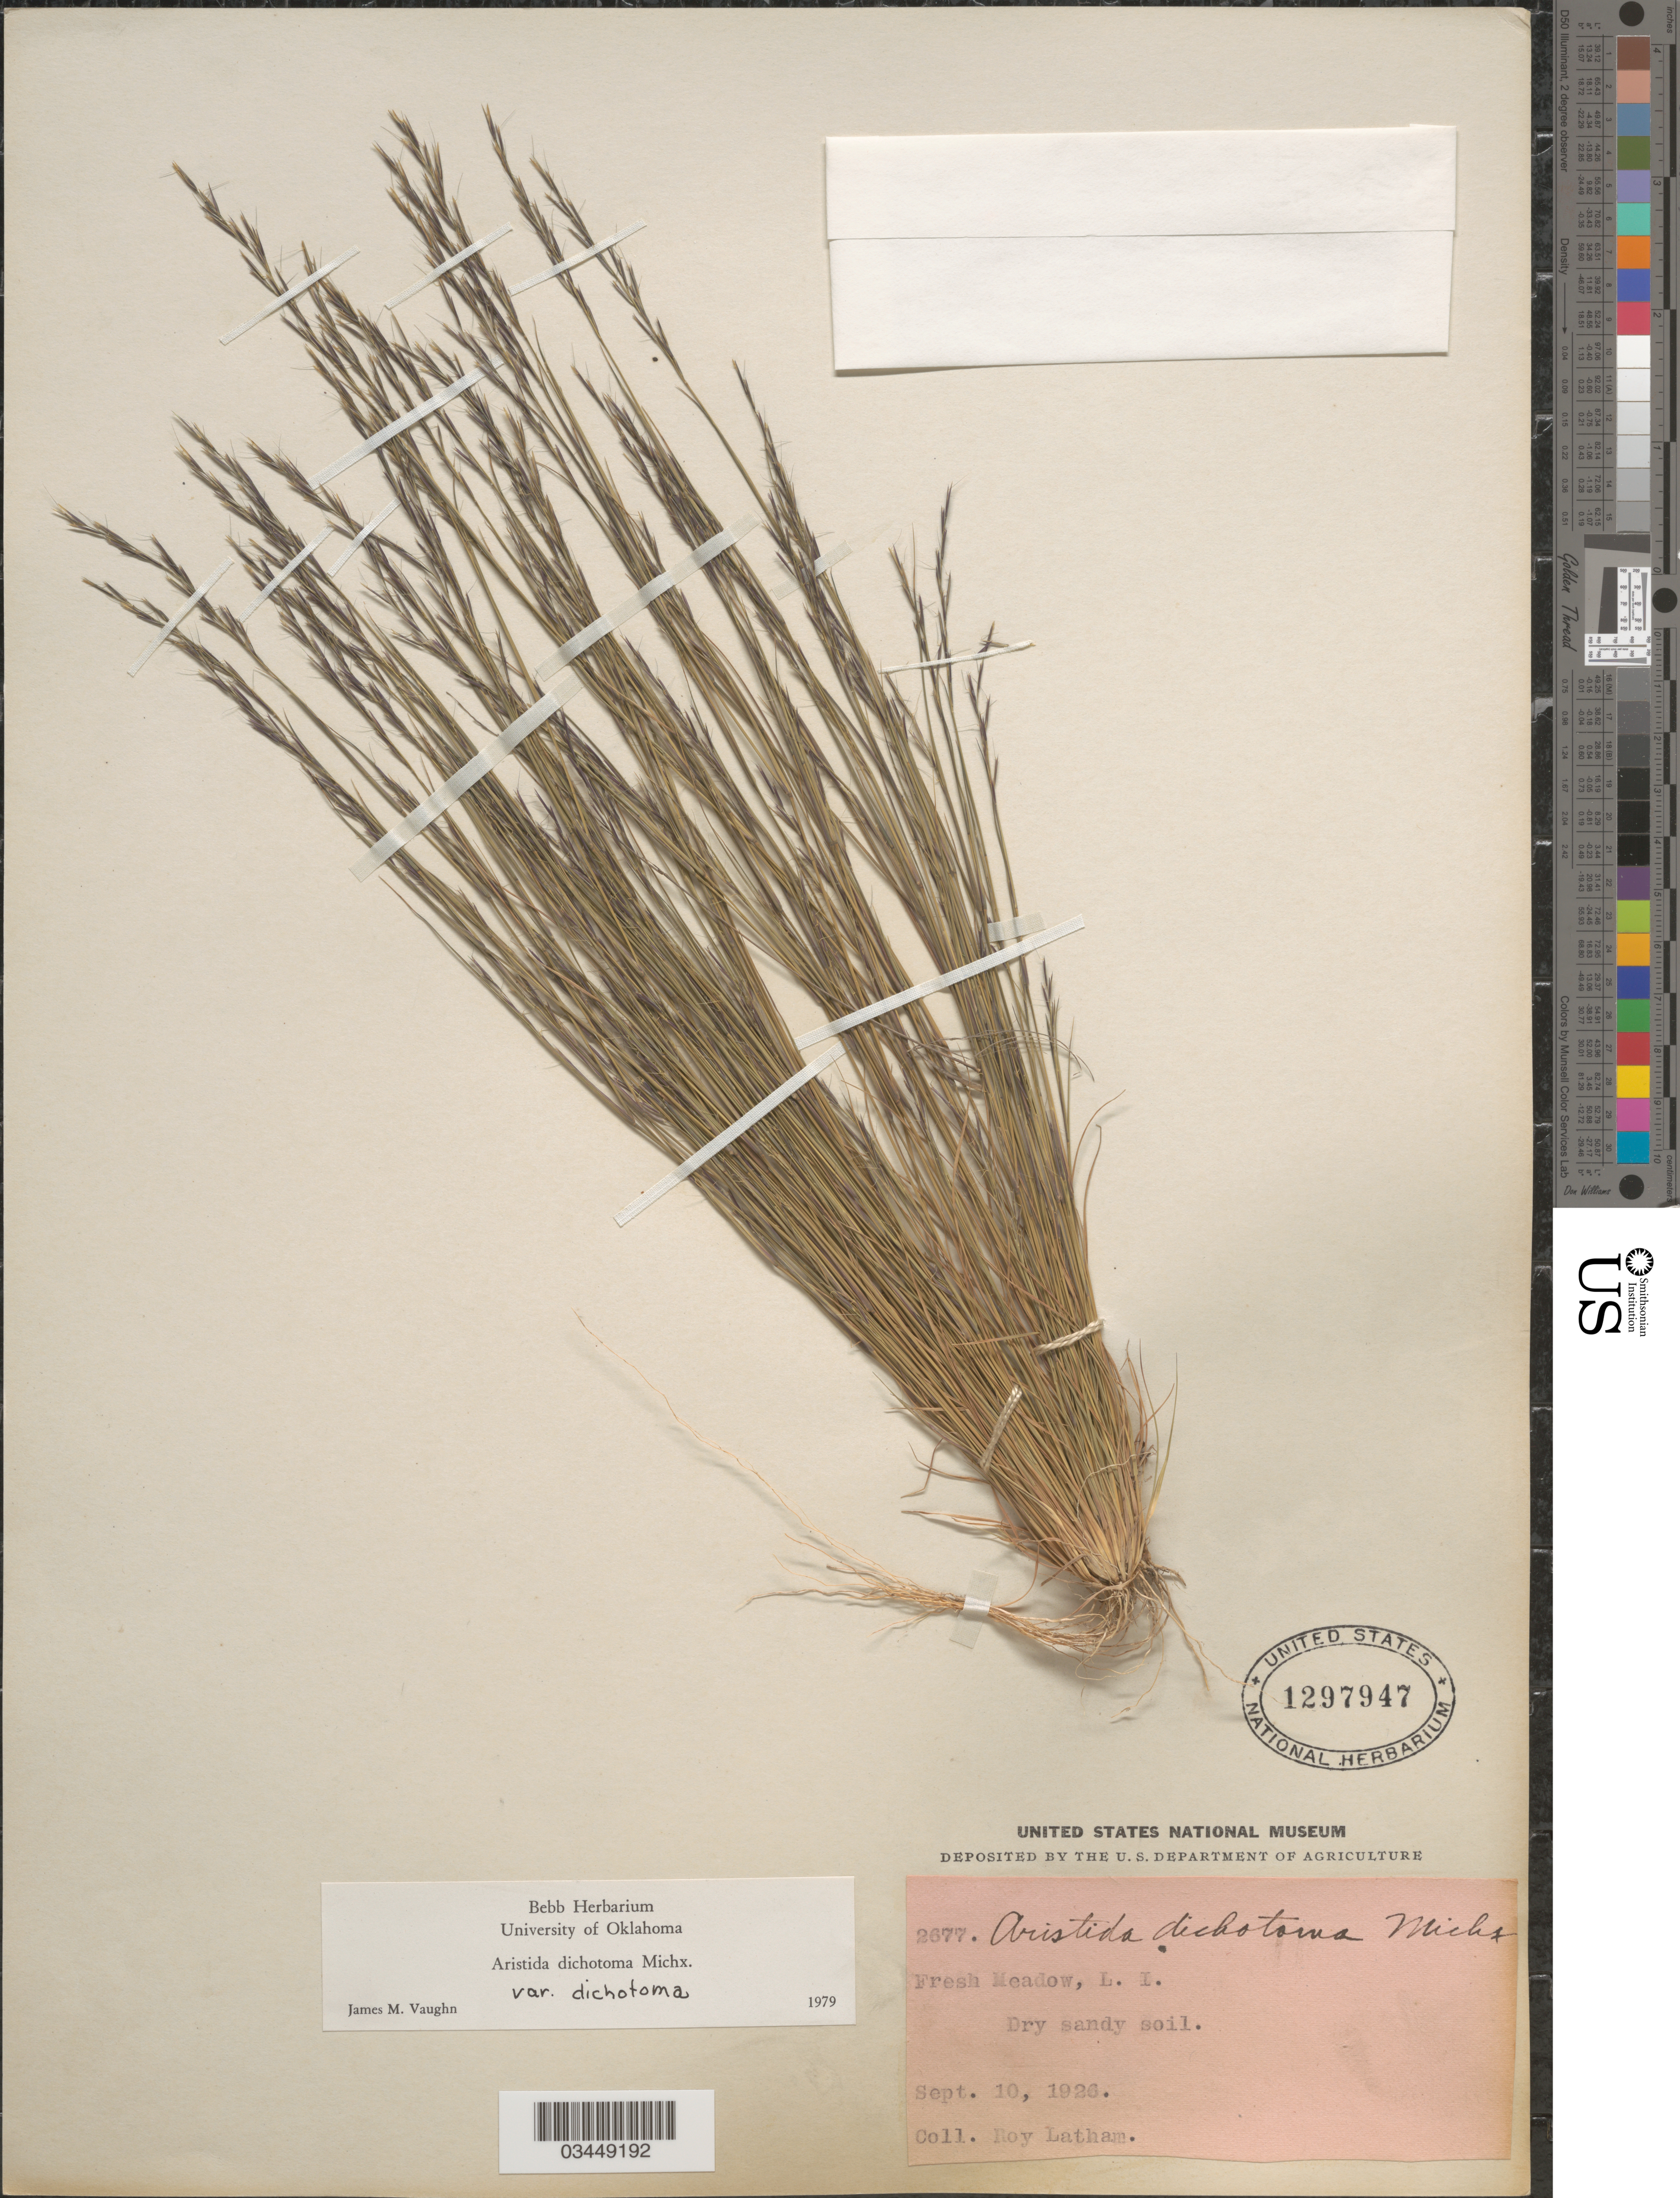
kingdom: Plantae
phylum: Tracheophyta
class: Liliopsida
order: Poales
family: Poaceae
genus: Aristida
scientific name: Aristida dichotoma var. dichotoma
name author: Michx.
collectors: R. Latham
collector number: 2677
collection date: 1926-09-10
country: United States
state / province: New York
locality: Fresh Meadow, L.I. Dry sandy soil.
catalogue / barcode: US 1297947